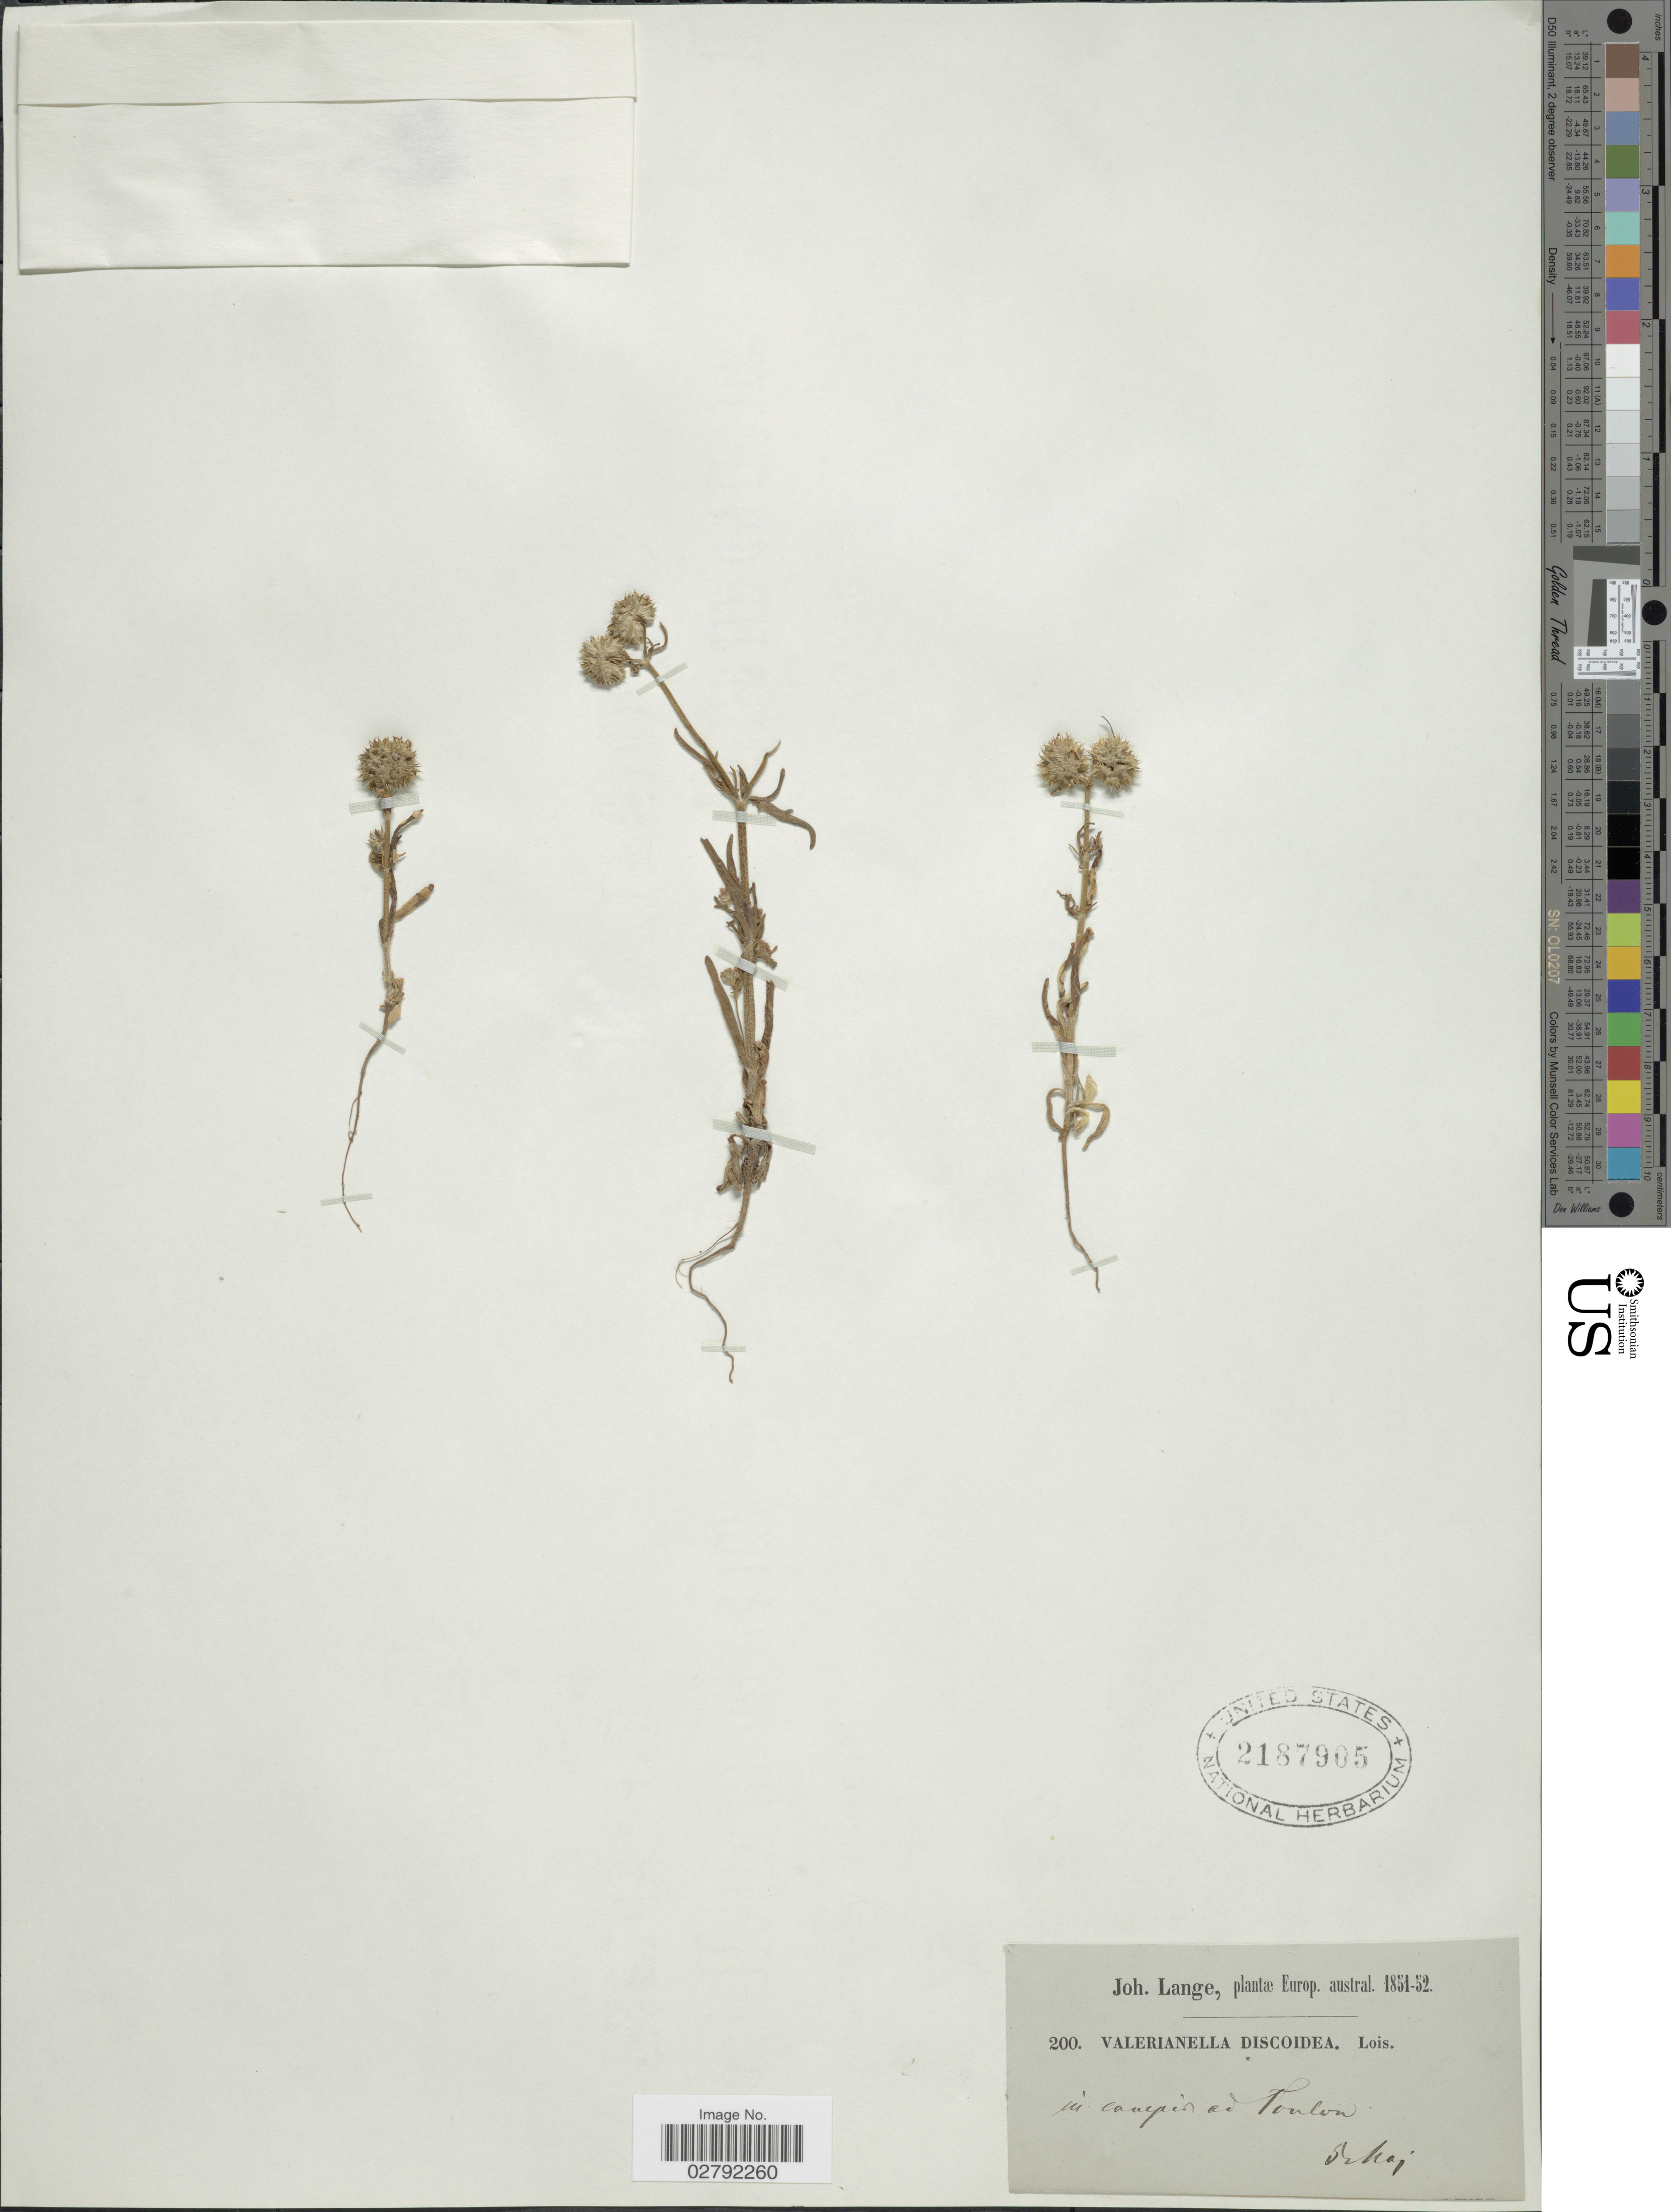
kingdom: Plantae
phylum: Tracheophyta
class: Magnoliopsida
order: Dipsacales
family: Caprifoliaceae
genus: Valerianella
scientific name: Valerianella discoidea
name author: (L.) Loisel.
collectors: J. M. C. Lange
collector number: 200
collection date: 1851-05-05/1852-05-05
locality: Europ. austral. In campis [interpreted] ad Toulon [interpreted]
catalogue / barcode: US 2187905